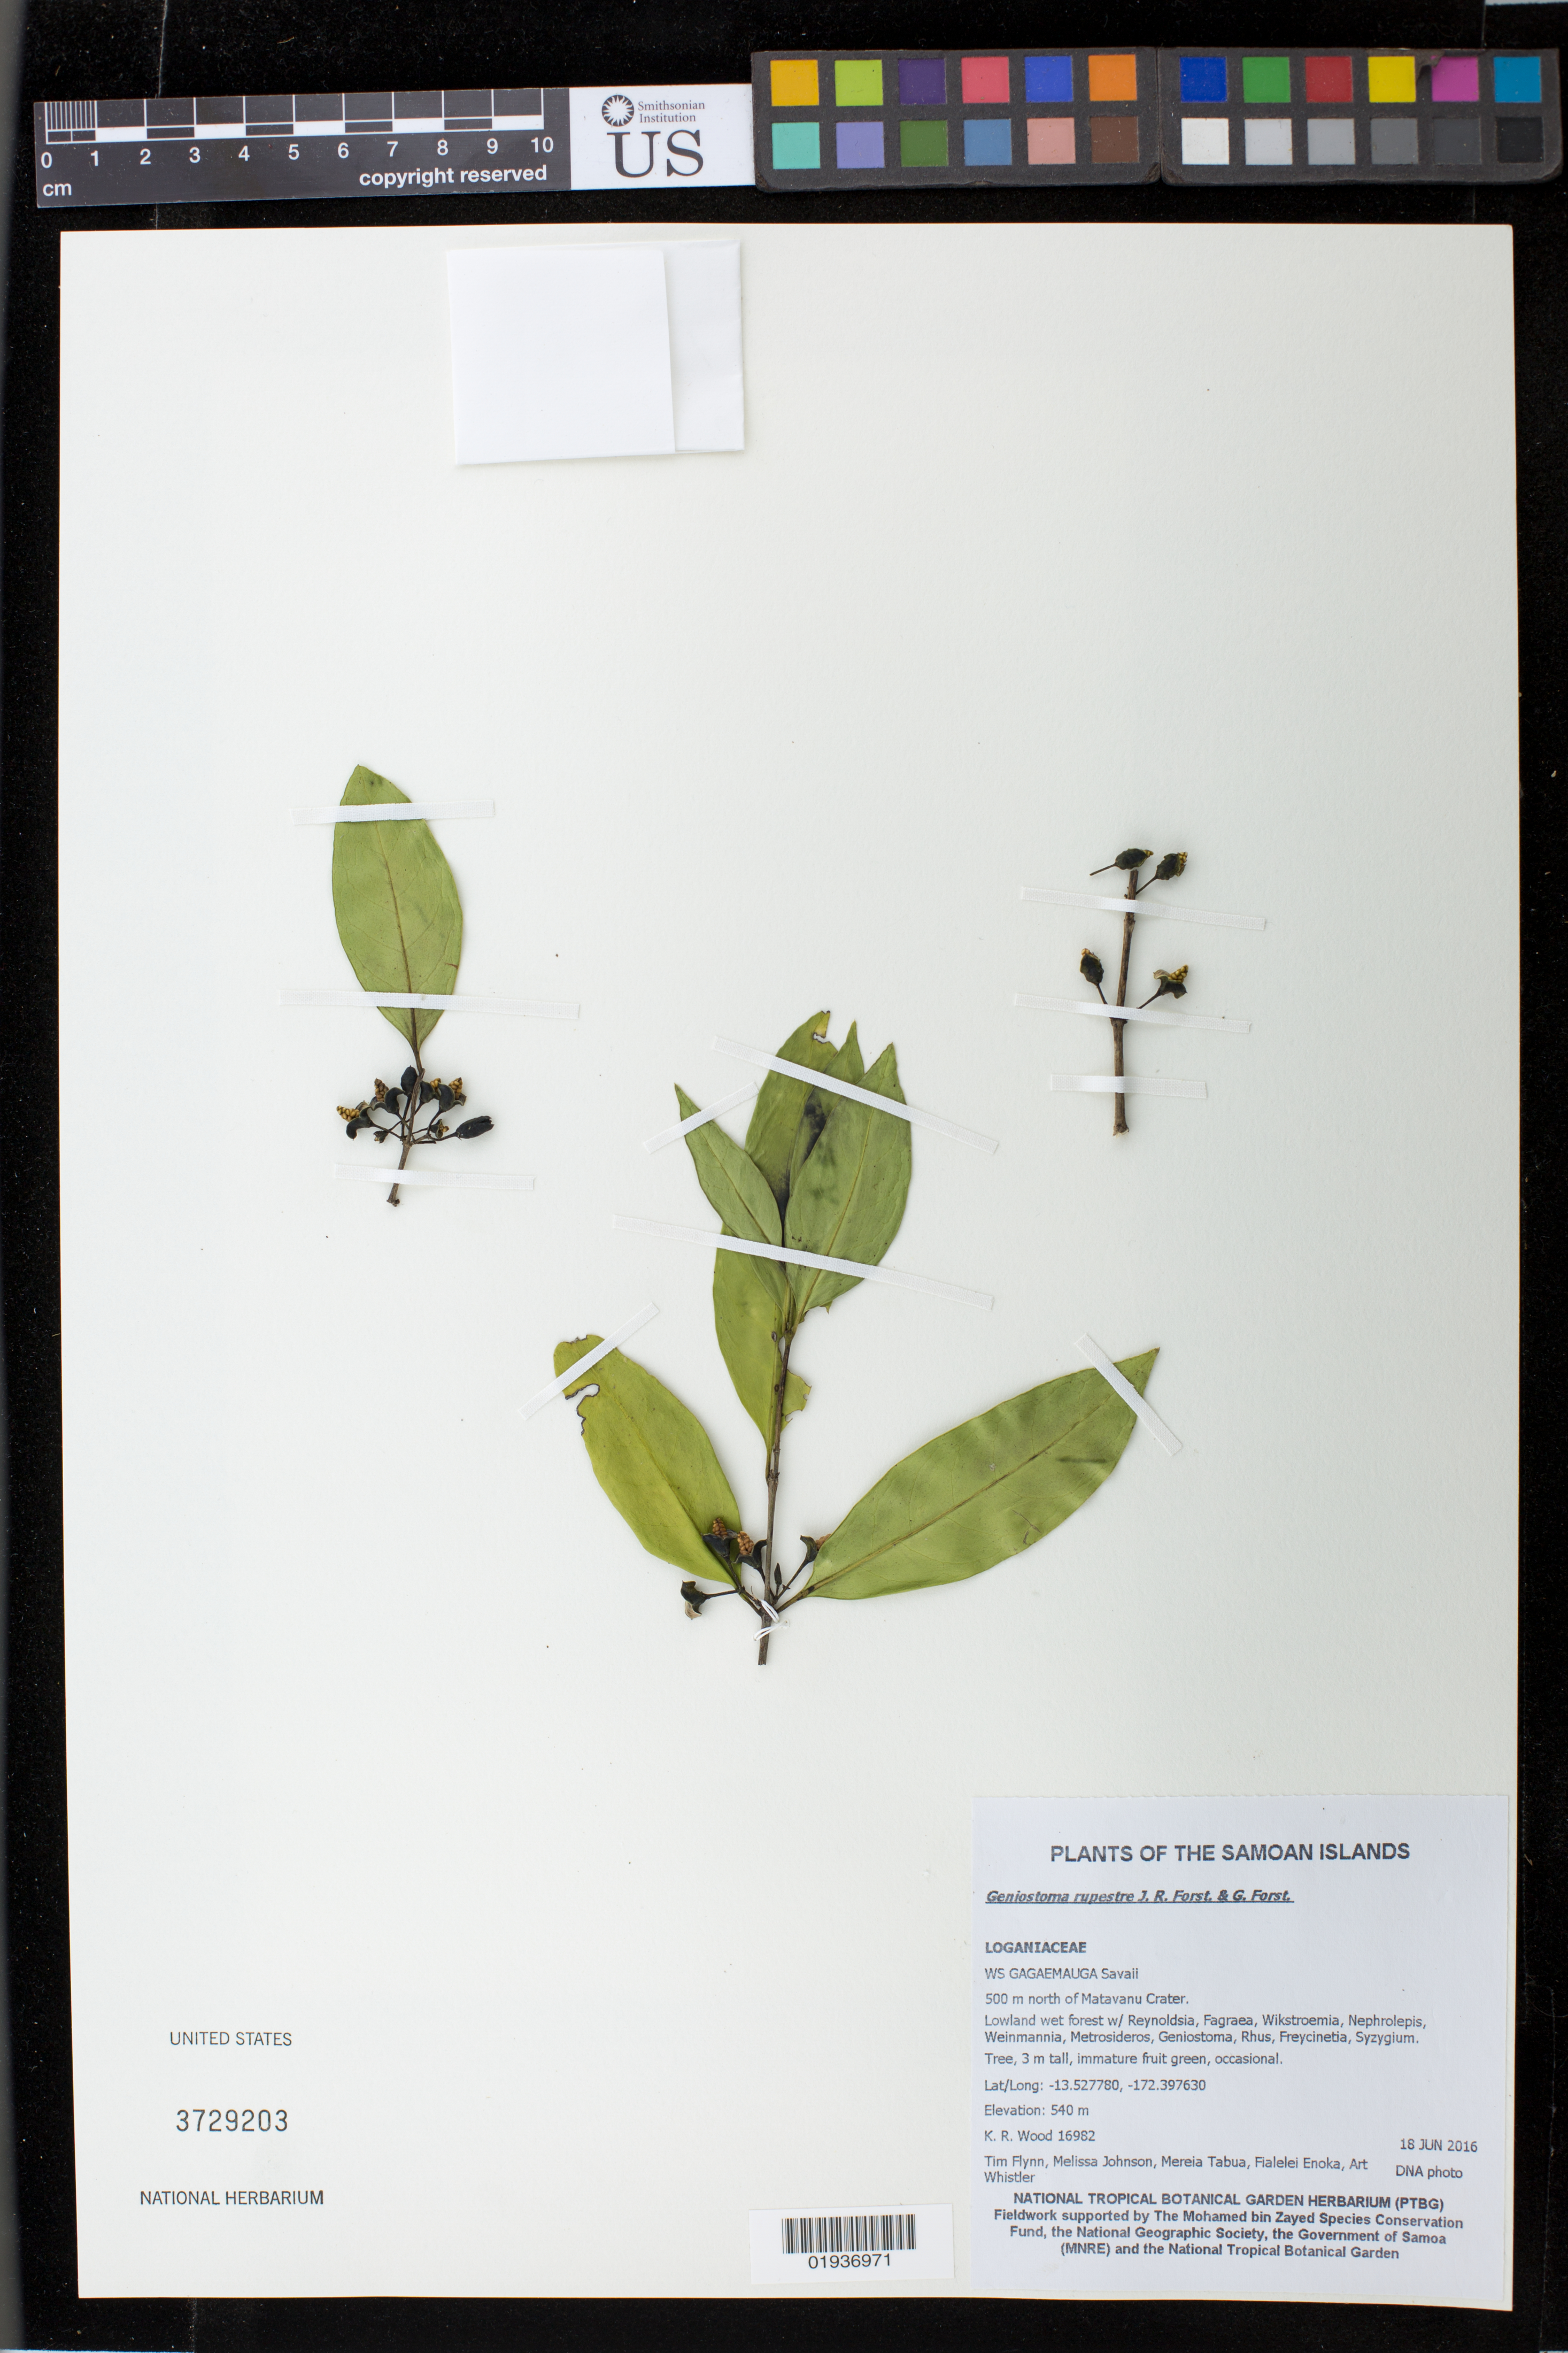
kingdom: Plantae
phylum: Tracheophyta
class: Magnoliopsida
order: Gentianales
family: Loganiaceae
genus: Geniostoma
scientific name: Geniostoma rupestre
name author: J.R. Forst. & G. Forst.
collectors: K. R. Wood, T. W. Flynn, M. Johnson, M. Tabua, F. Enoka & A. Whistler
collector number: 16982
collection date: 2016-06-18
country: Samoa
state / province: Gagaifomauga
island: Savai'i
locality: Savaii, 500 m north of Matavanu Crater.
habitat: Lowland wet forest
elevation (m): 540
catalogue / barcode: US 3729203